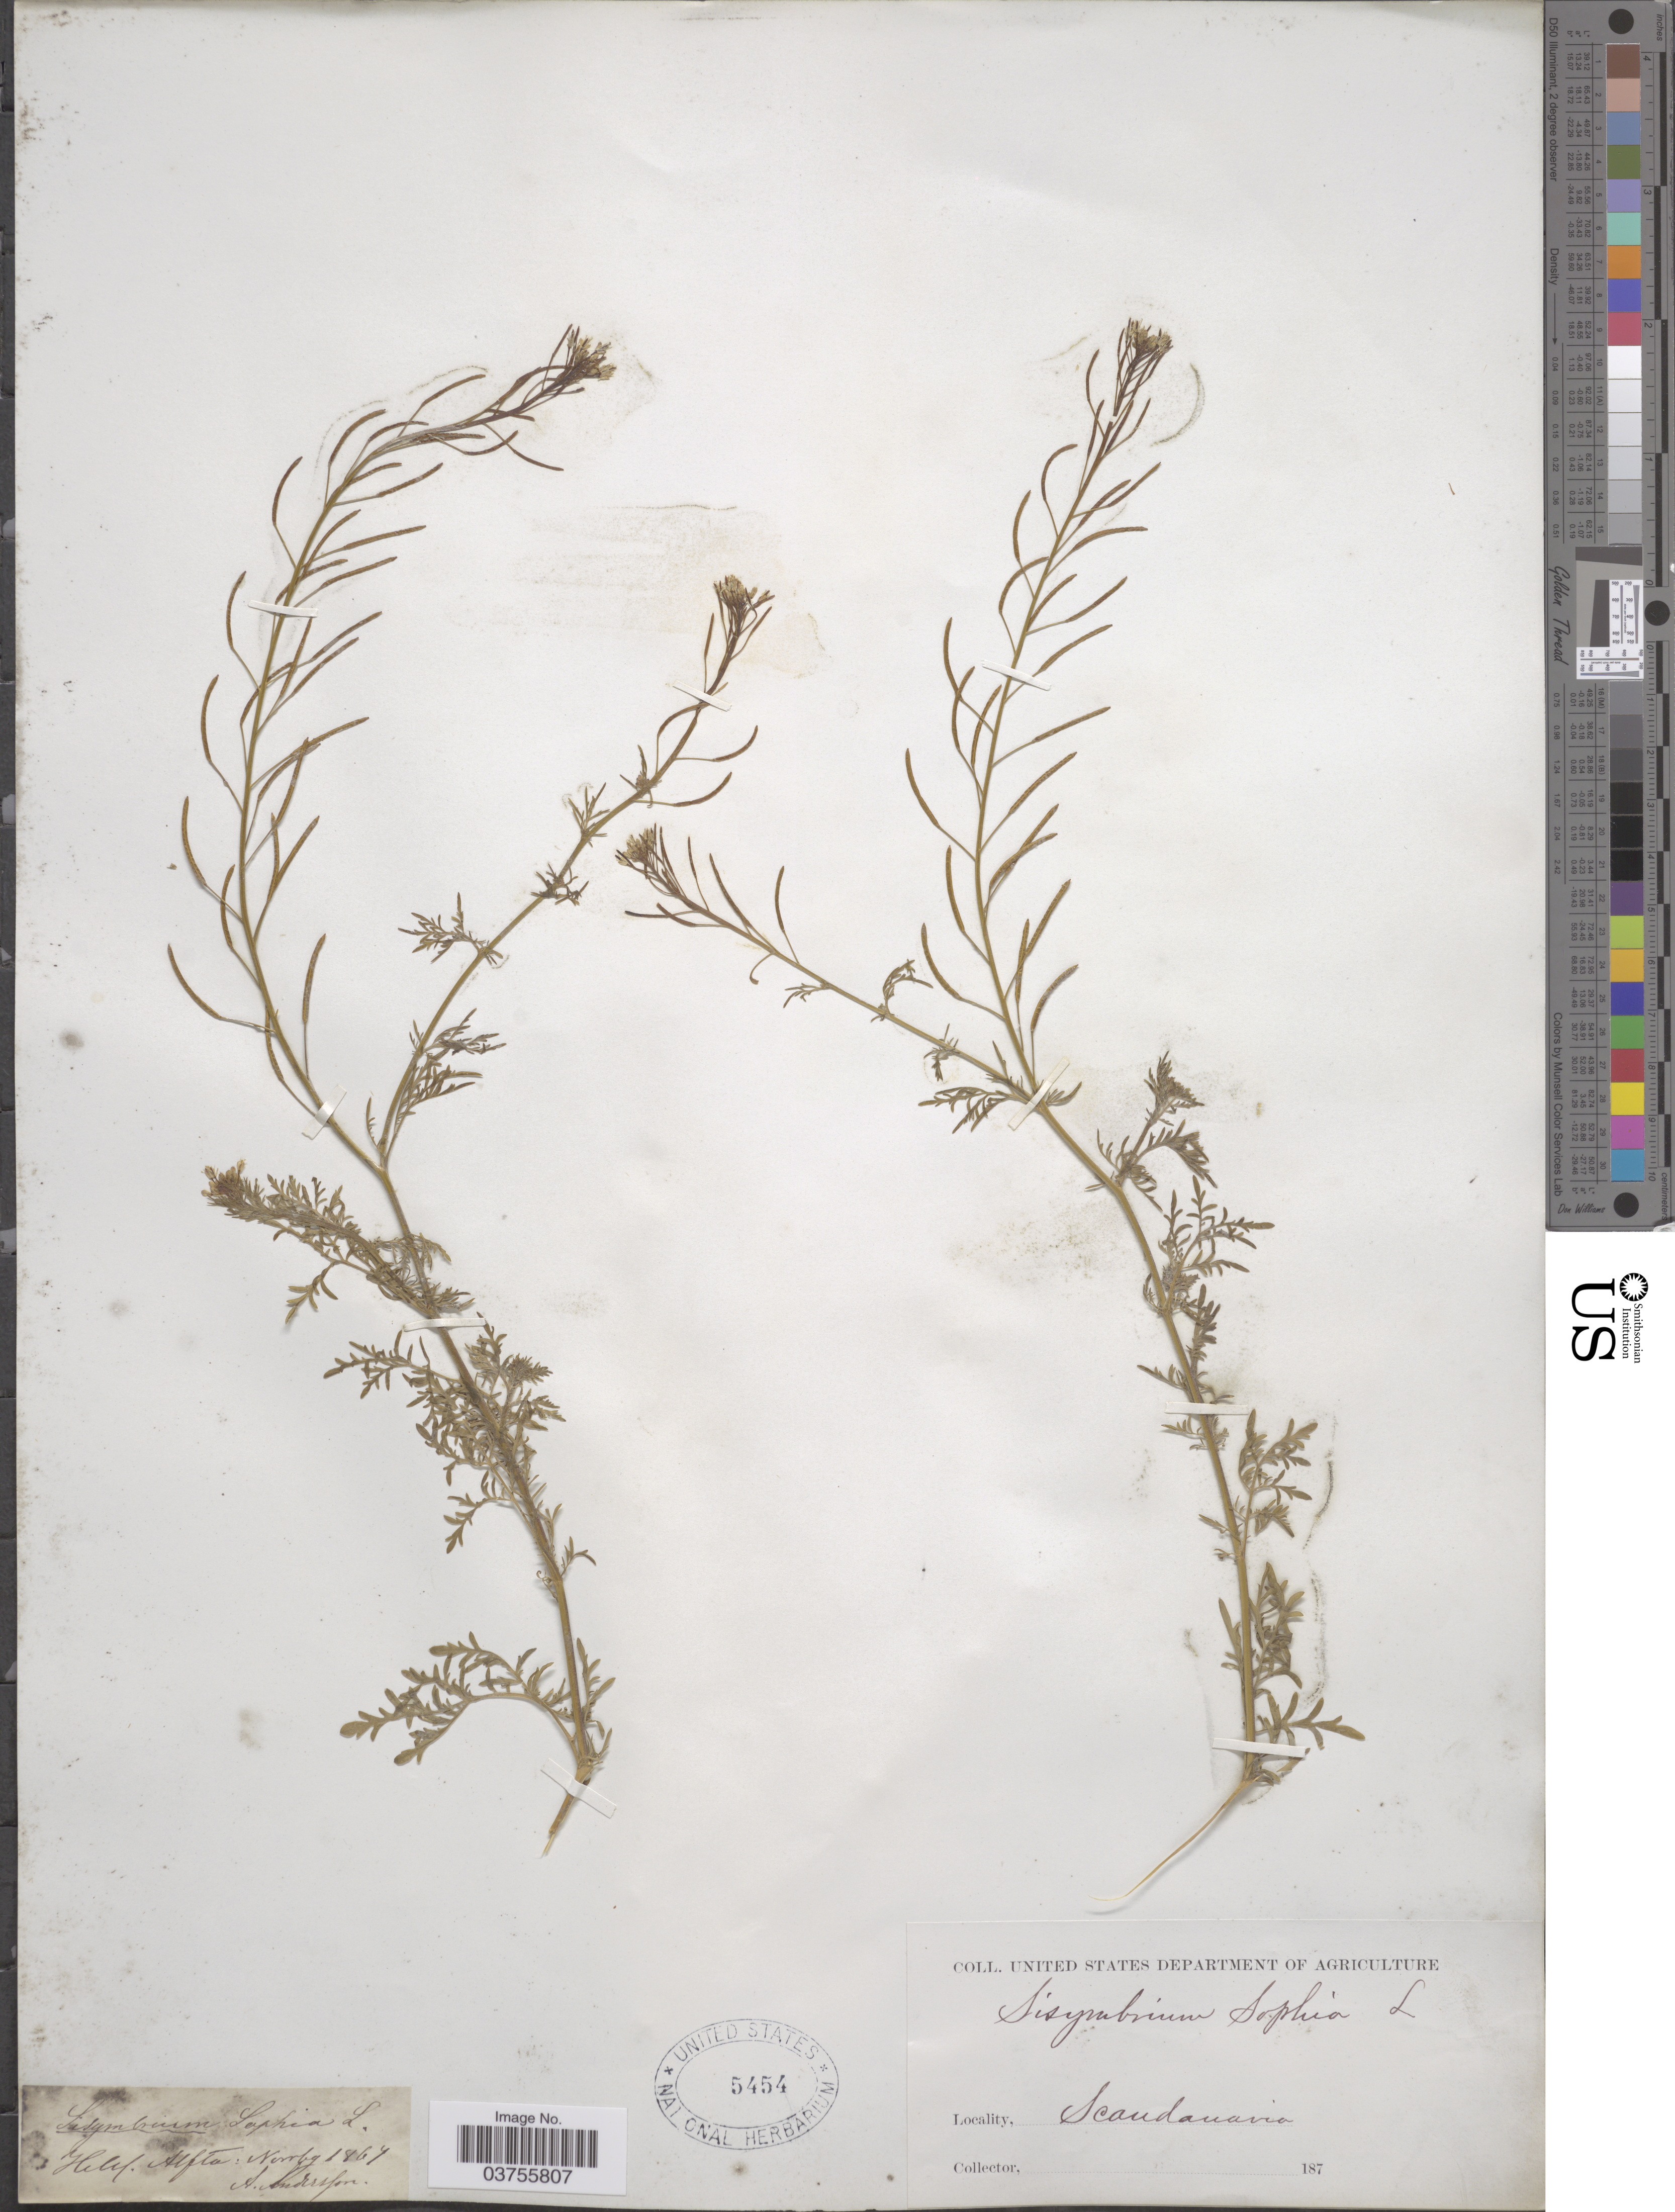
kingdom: Plantae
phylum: Tracheophyta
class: Magnoliopsida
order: Brassicales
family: Brassicaceae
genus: Sophia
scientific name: Sophia sophia (L.) Britton nom. illeg. (tautonym)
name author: (L.) Britton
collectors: A. Andersson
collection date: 1867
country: Sweden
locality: Scandanavia. Helel. Alfta: Norrby.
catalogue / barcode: US 5454